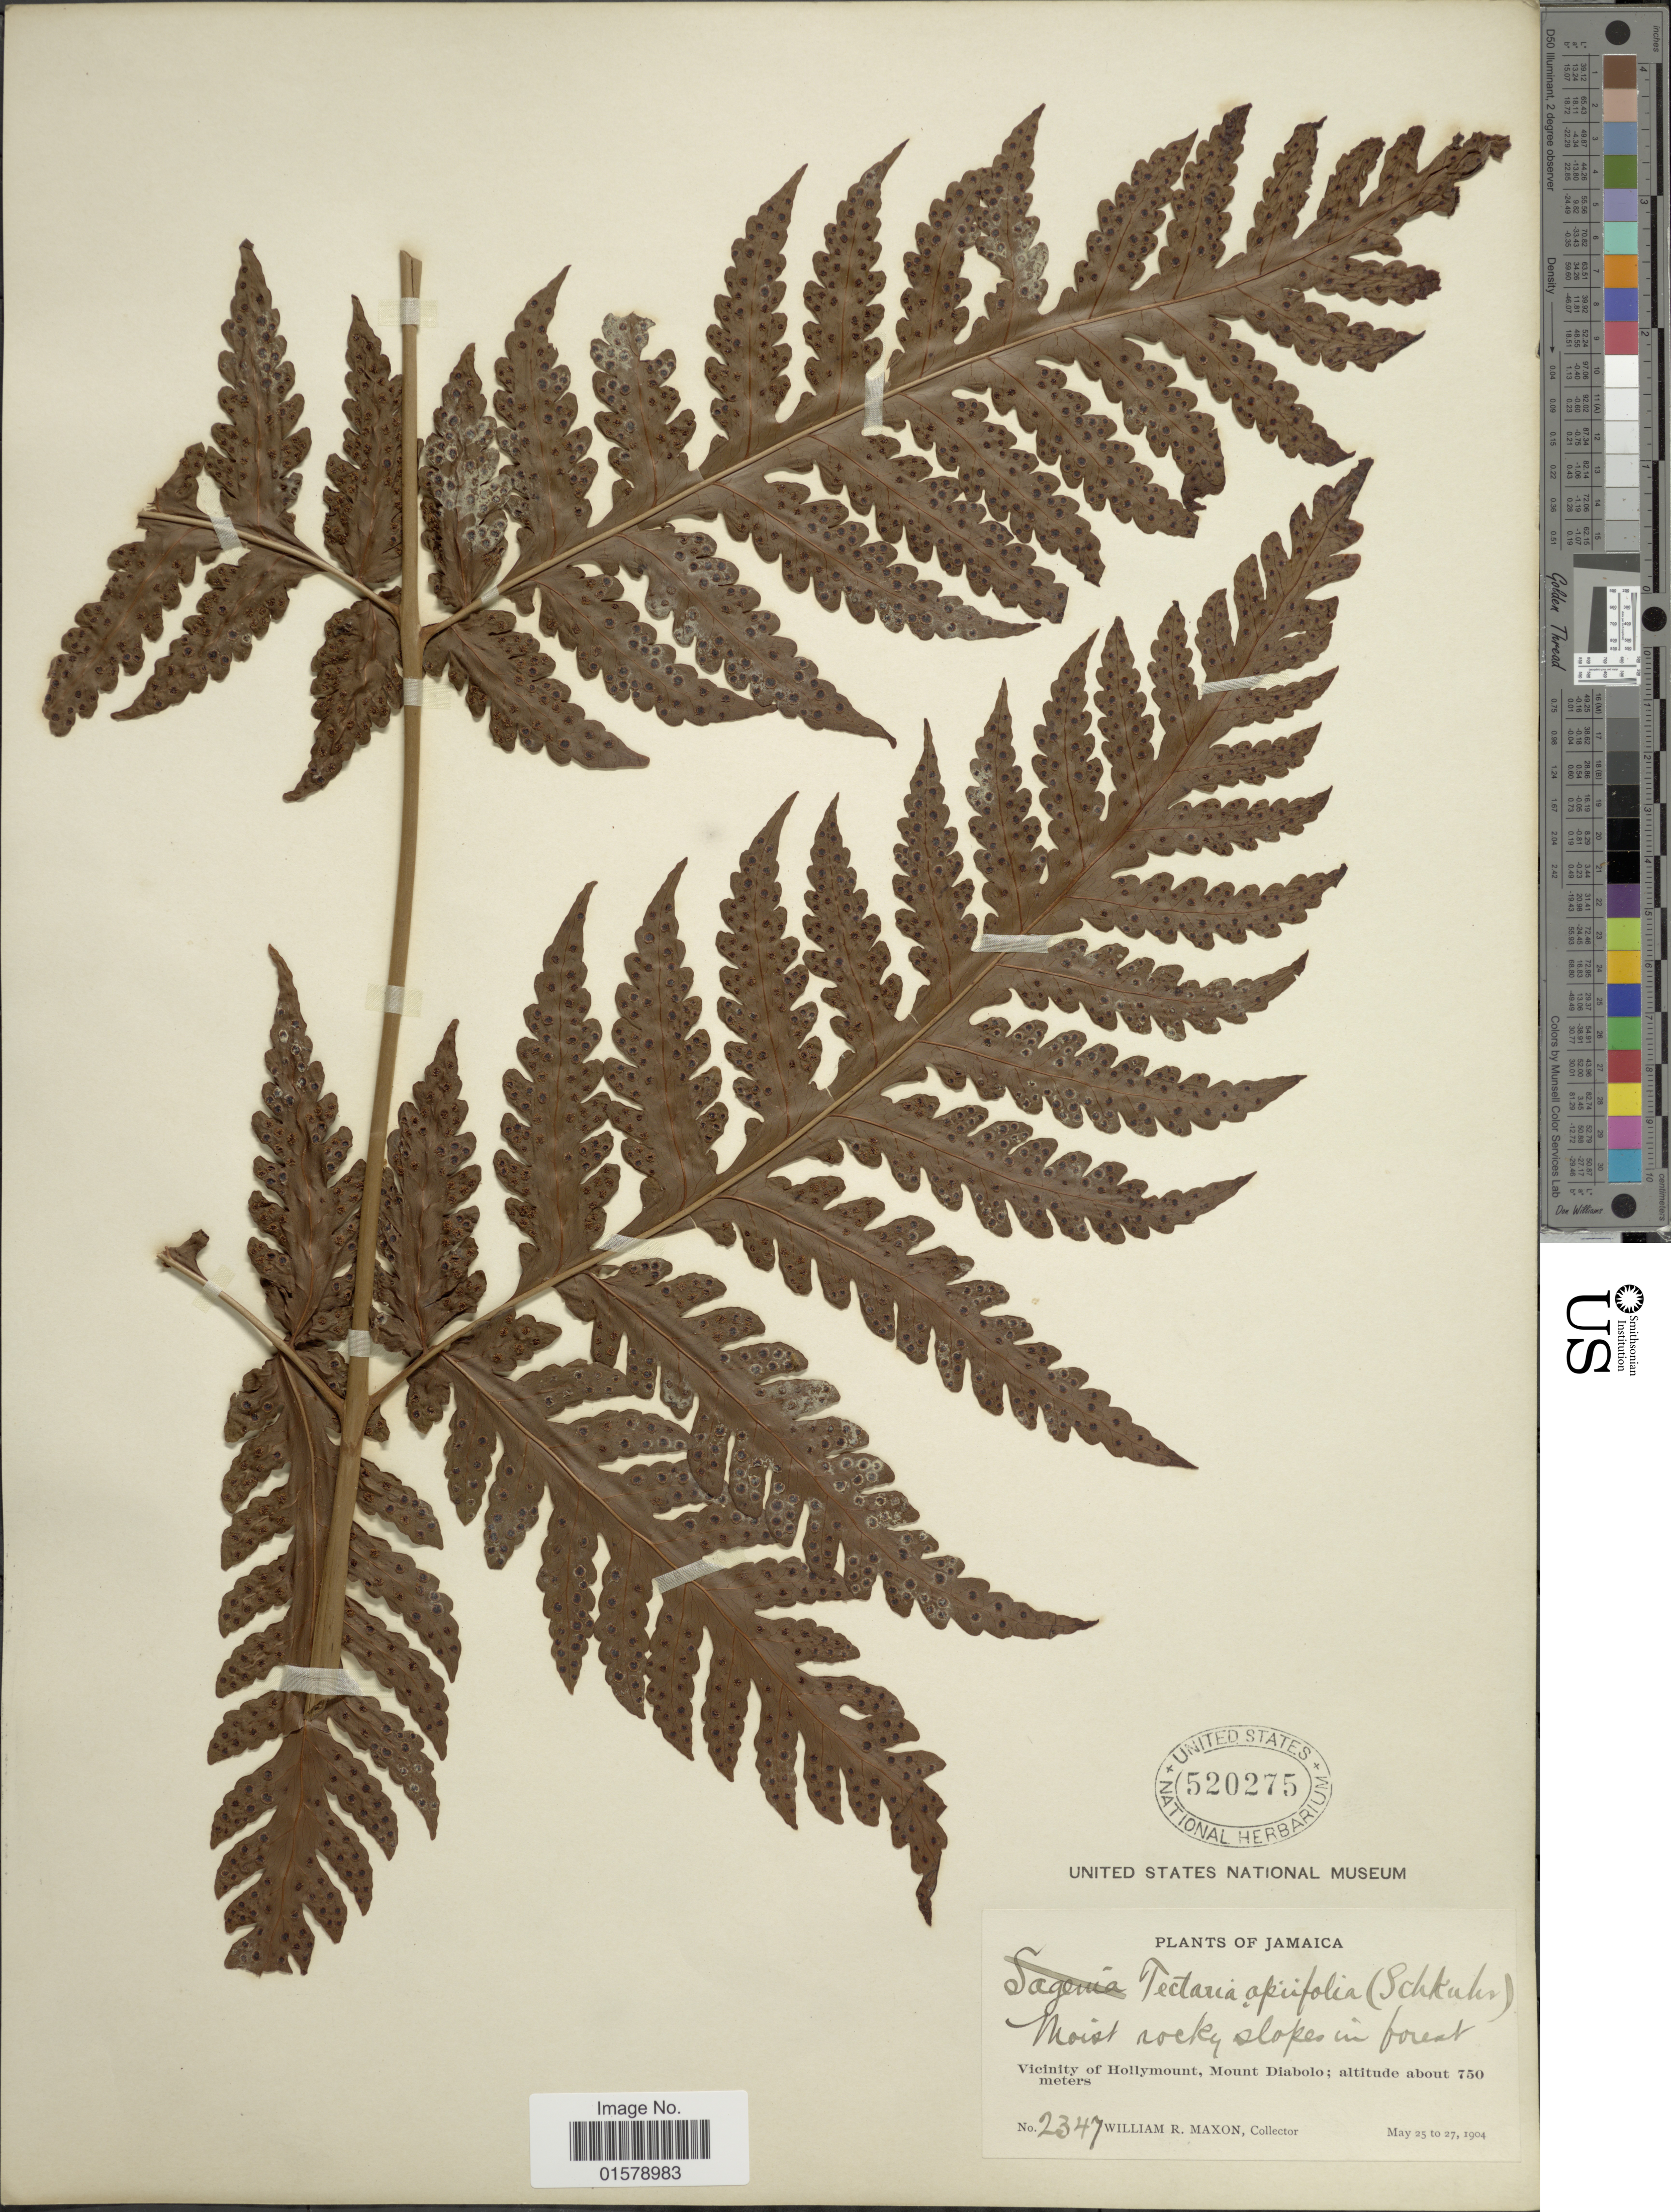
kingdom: Plantae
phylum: Tracheophyta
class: Polypodiopsida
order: Polypodiales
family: Tectariaceae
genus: Tectaria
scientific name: Tectaria apiifolia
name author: (Schkuhr) Copel.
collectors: W. R. Maxon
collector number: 2347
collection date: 1904-05-25/1904-05-27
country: Jamaica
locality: Vicinity of Hollymount, Mount Diablo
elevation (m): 750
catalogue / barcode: US 520275